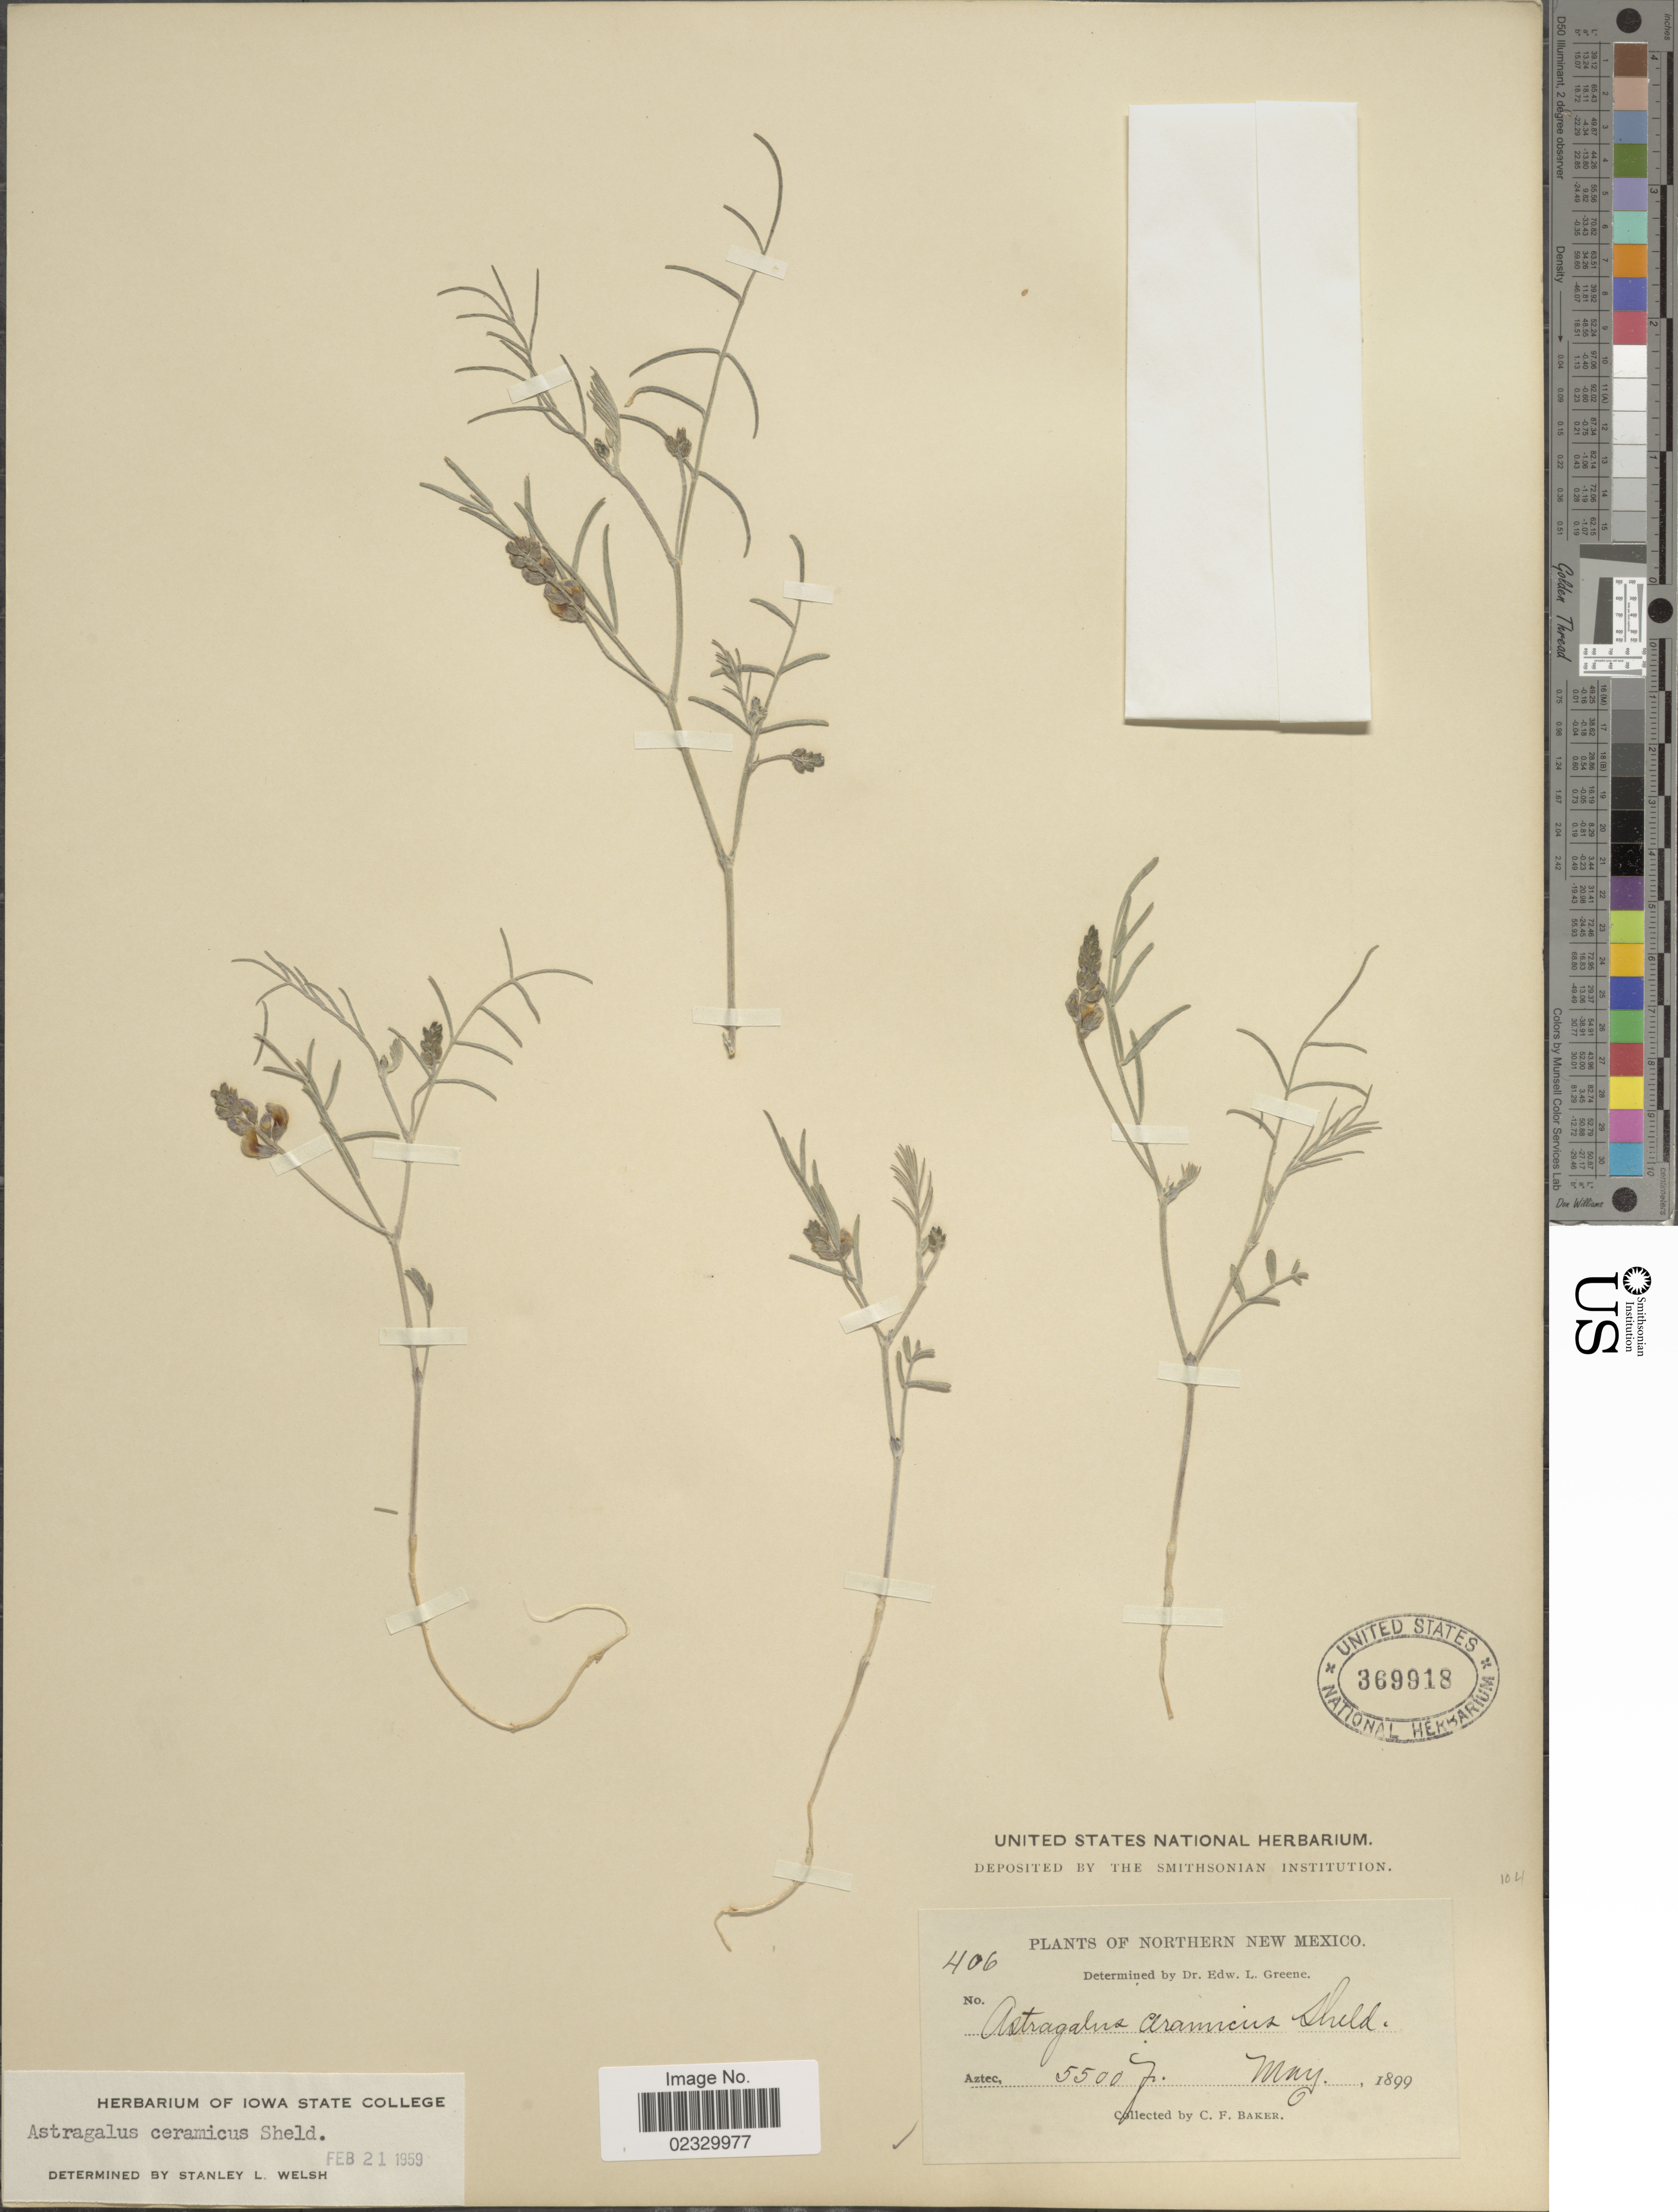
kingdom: Plantae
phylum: Tracheophyta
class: Magnoliopsida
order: Fabales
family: Fabaceae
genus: Astragalus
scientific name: Astragalus ceramicus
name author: E. Sheld.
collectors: C. F. Baker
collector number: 406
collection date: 1899-05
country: United States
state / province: New Mexico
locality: Northern New Mexico, Aztec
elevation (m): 1676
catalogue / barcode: US 369918